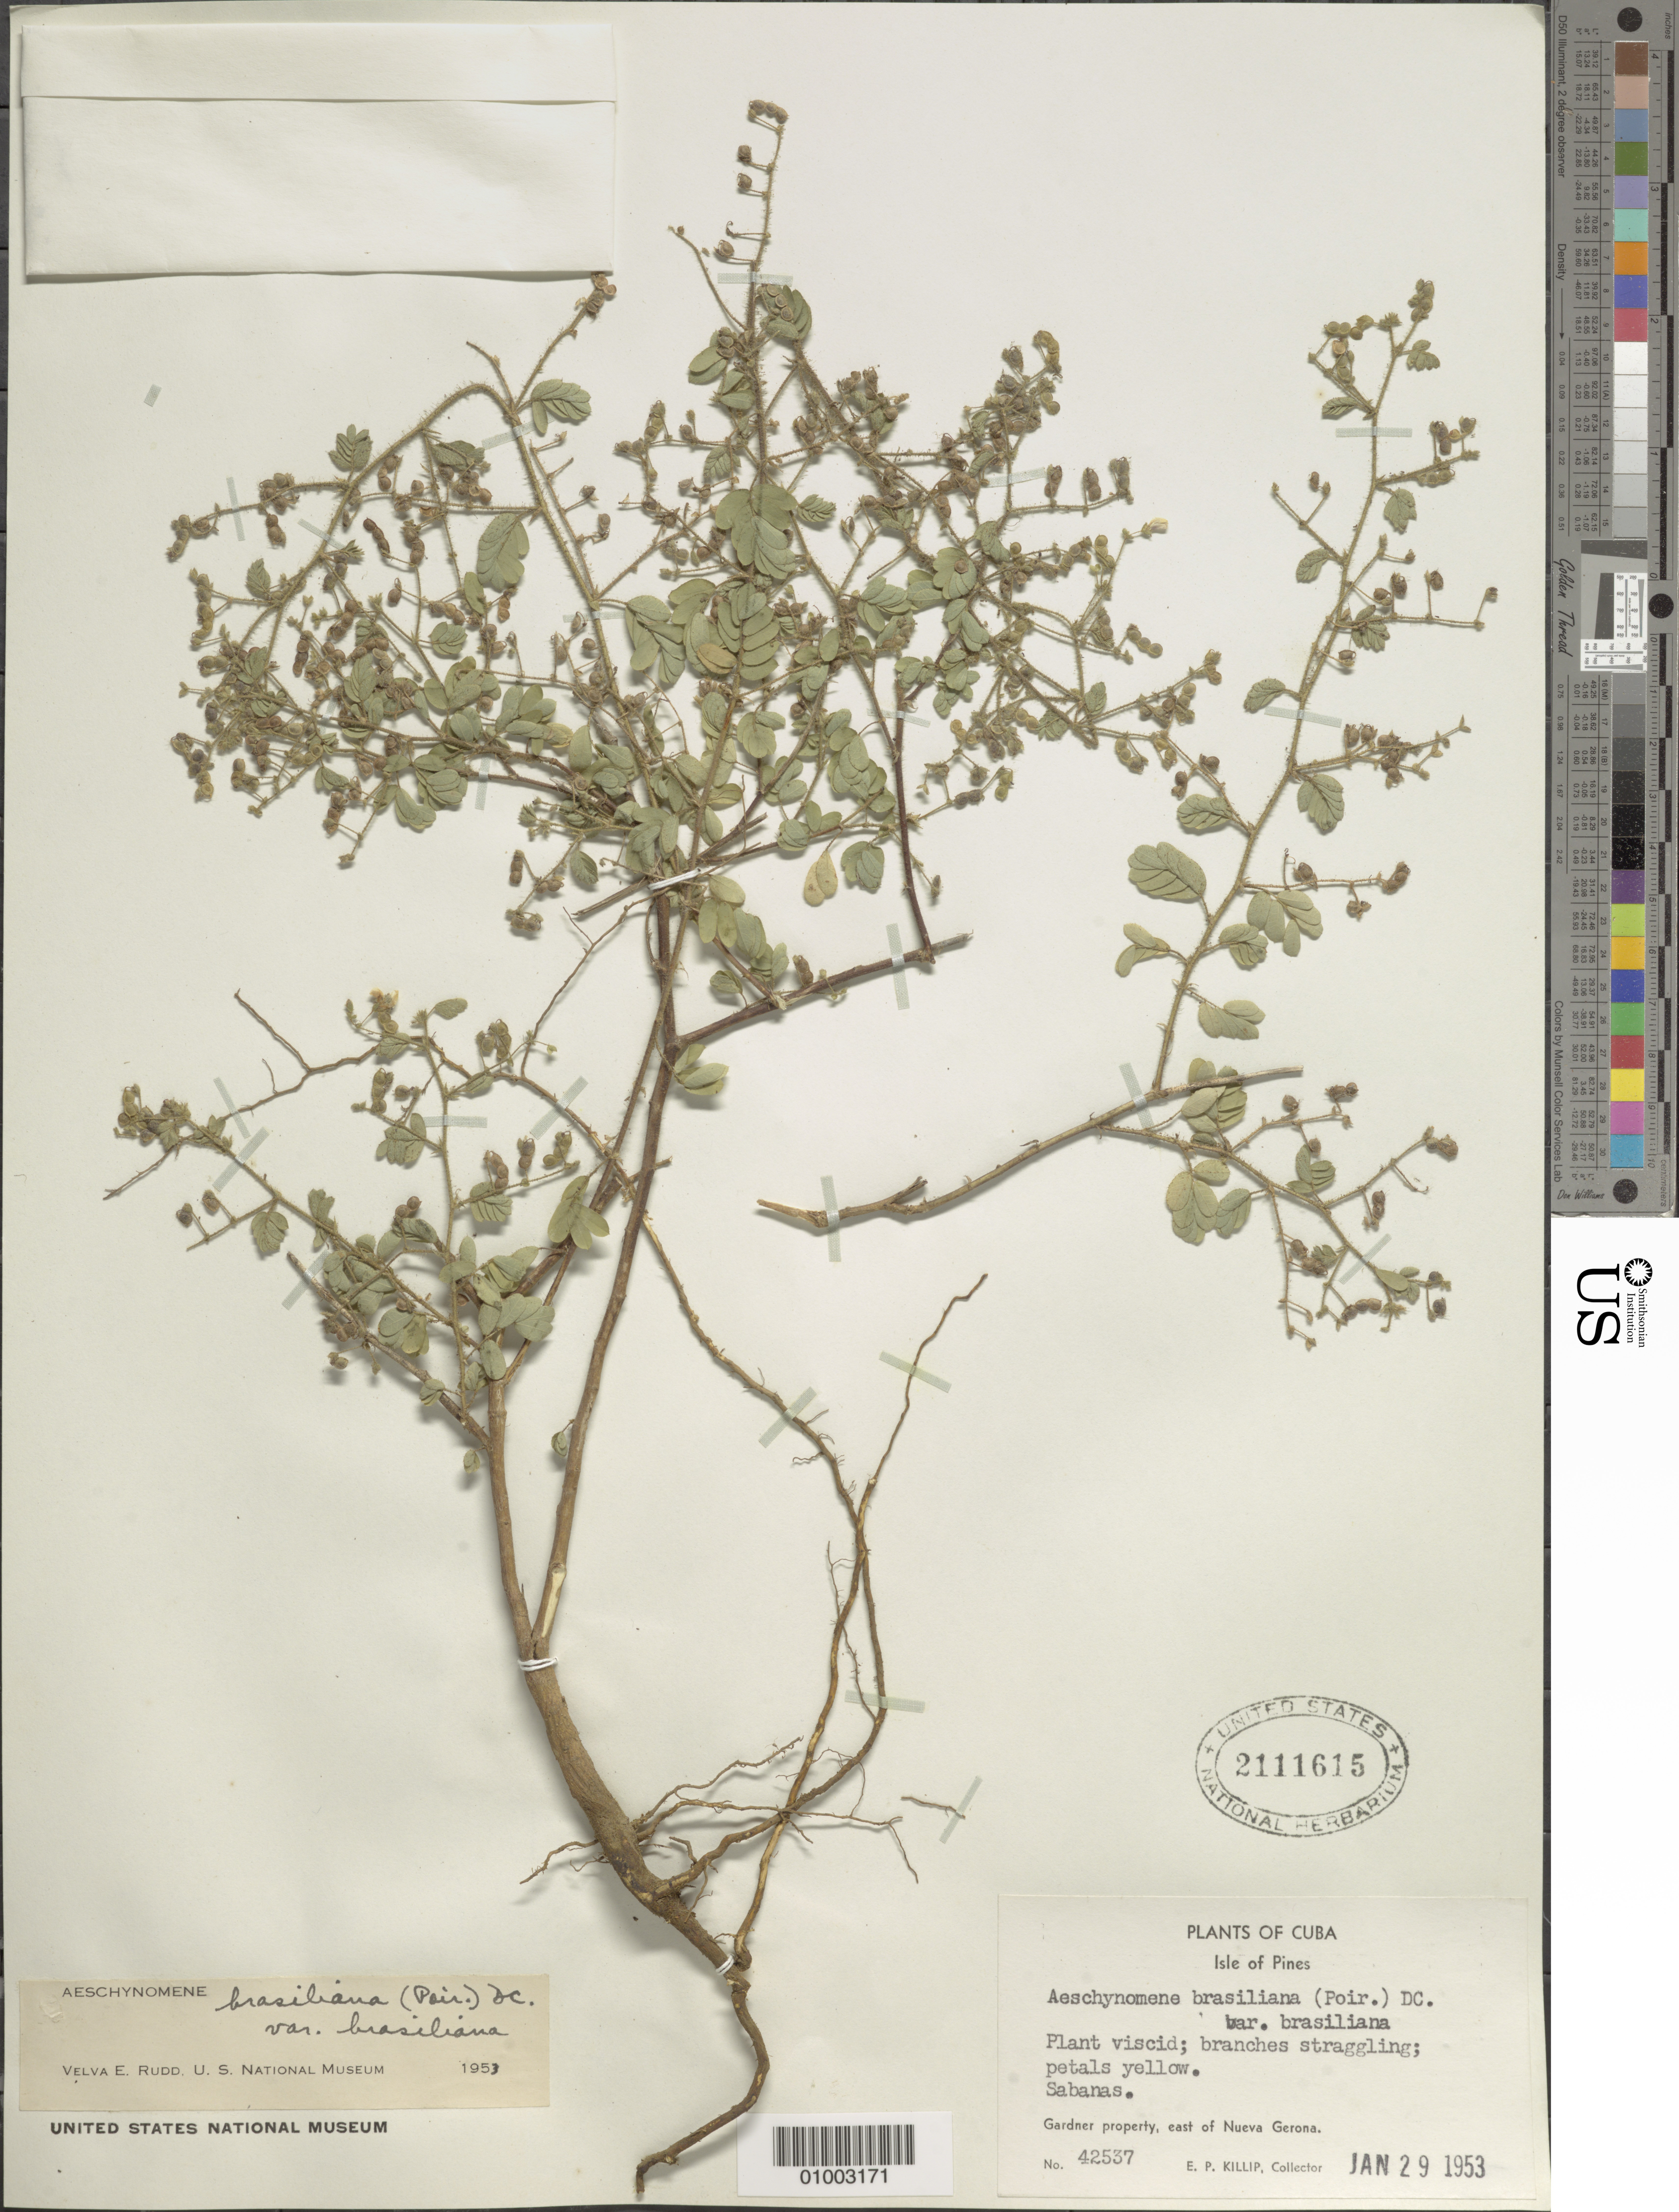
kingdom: Plantae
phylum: Tracheophyta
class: Magnoliopsida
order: Fabales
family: Fabaceae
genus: Aeschynomene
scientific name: Aeschynomene brasiliana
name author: (Poir.) DC.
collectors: E. P. Killip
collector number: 42537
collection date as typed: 29 Jan 1953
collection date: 1953-01-29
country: Cuba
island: Isla de la Juventud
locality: Gardner property, east of Nueva Gerona, Isle of Pines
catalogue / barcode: US 2111615